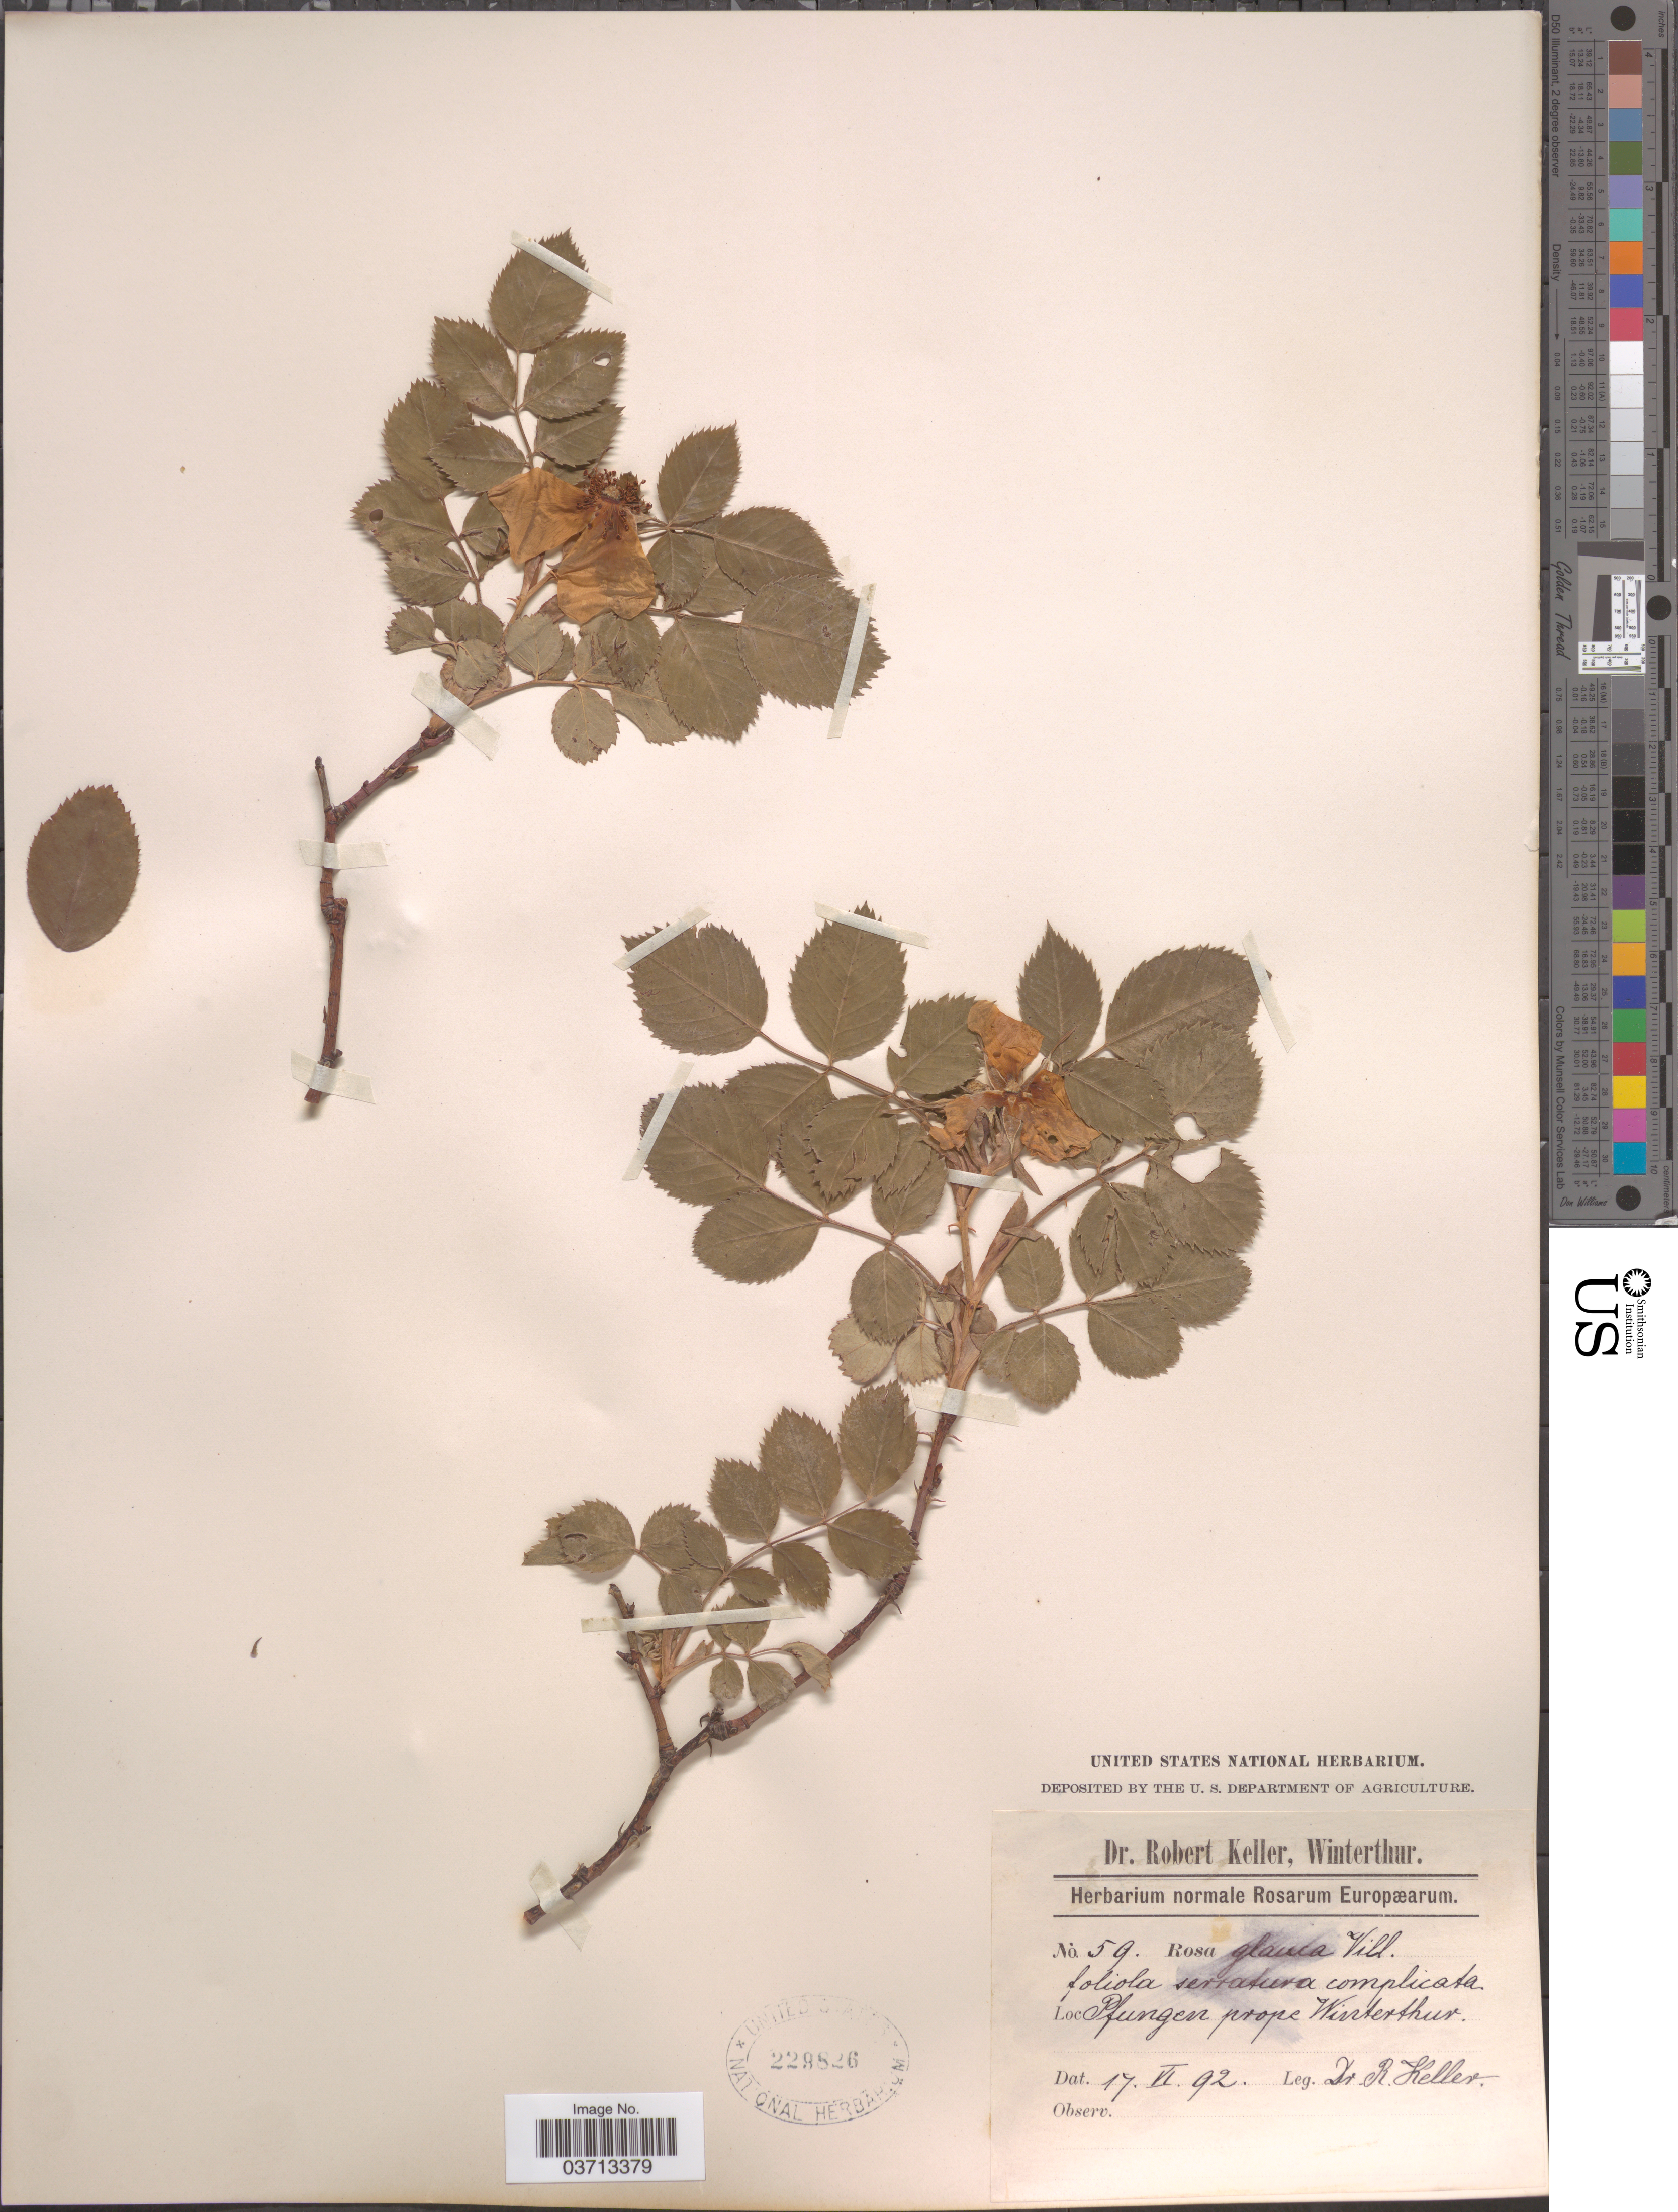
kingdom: Plantae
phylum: Tracheophyta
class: Magnoliopsida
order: Rosales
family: Rosaceae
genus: Rosa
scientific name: Rosa glauca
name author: Pourr.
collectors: R. Keller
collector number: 59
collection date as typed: Transcribed d/m/y: 17/6/92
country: Switzerland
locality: Pfungen prope Winterthur.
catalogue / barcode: US 229826